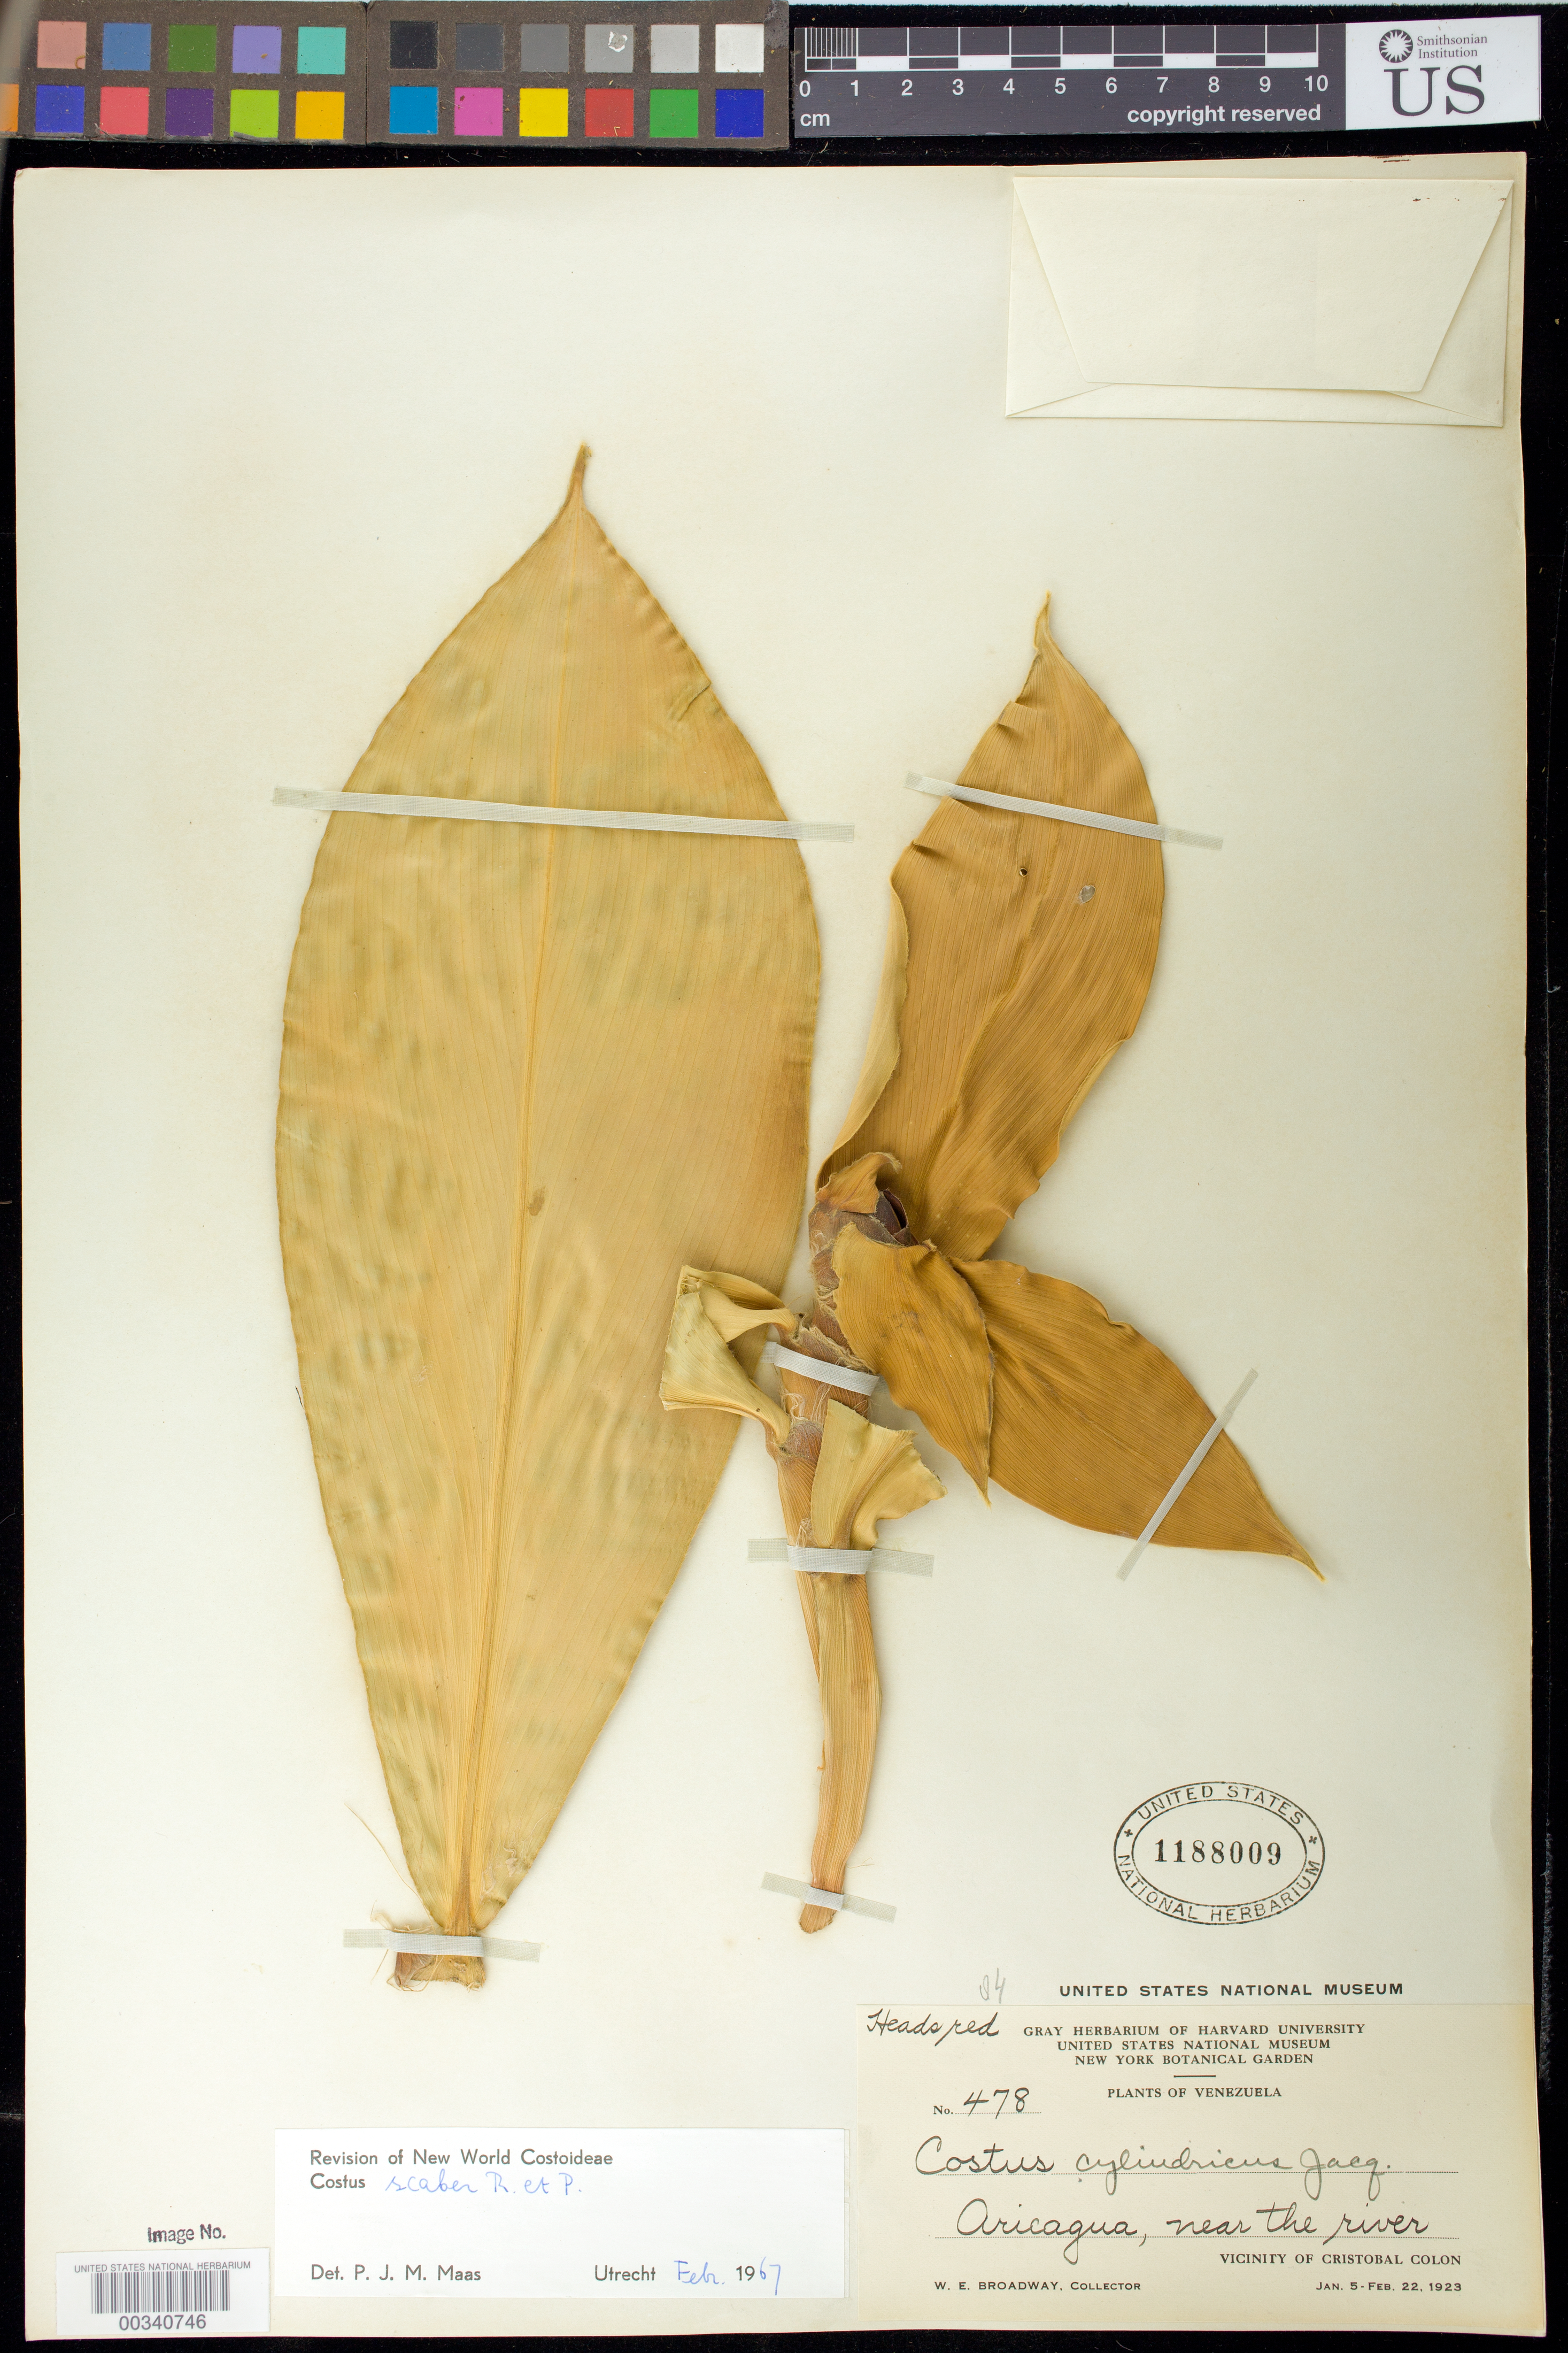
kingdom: Plantae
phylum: Tracheophyta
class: Liliopsida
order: Zingiberales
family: Costaceae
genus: Costus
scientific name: Costus scaber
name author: Ruiz & Pav.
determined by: Maas, Paul J. M.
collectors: W. E. Broadway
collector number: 478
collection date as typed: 05 Jan 1923 to 22 Feb 1923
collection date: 1923-01-05/1923-02-22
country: Venezuela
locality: Aricagua, near the river, vicinity of cristobal colon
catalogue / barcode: US 1188009